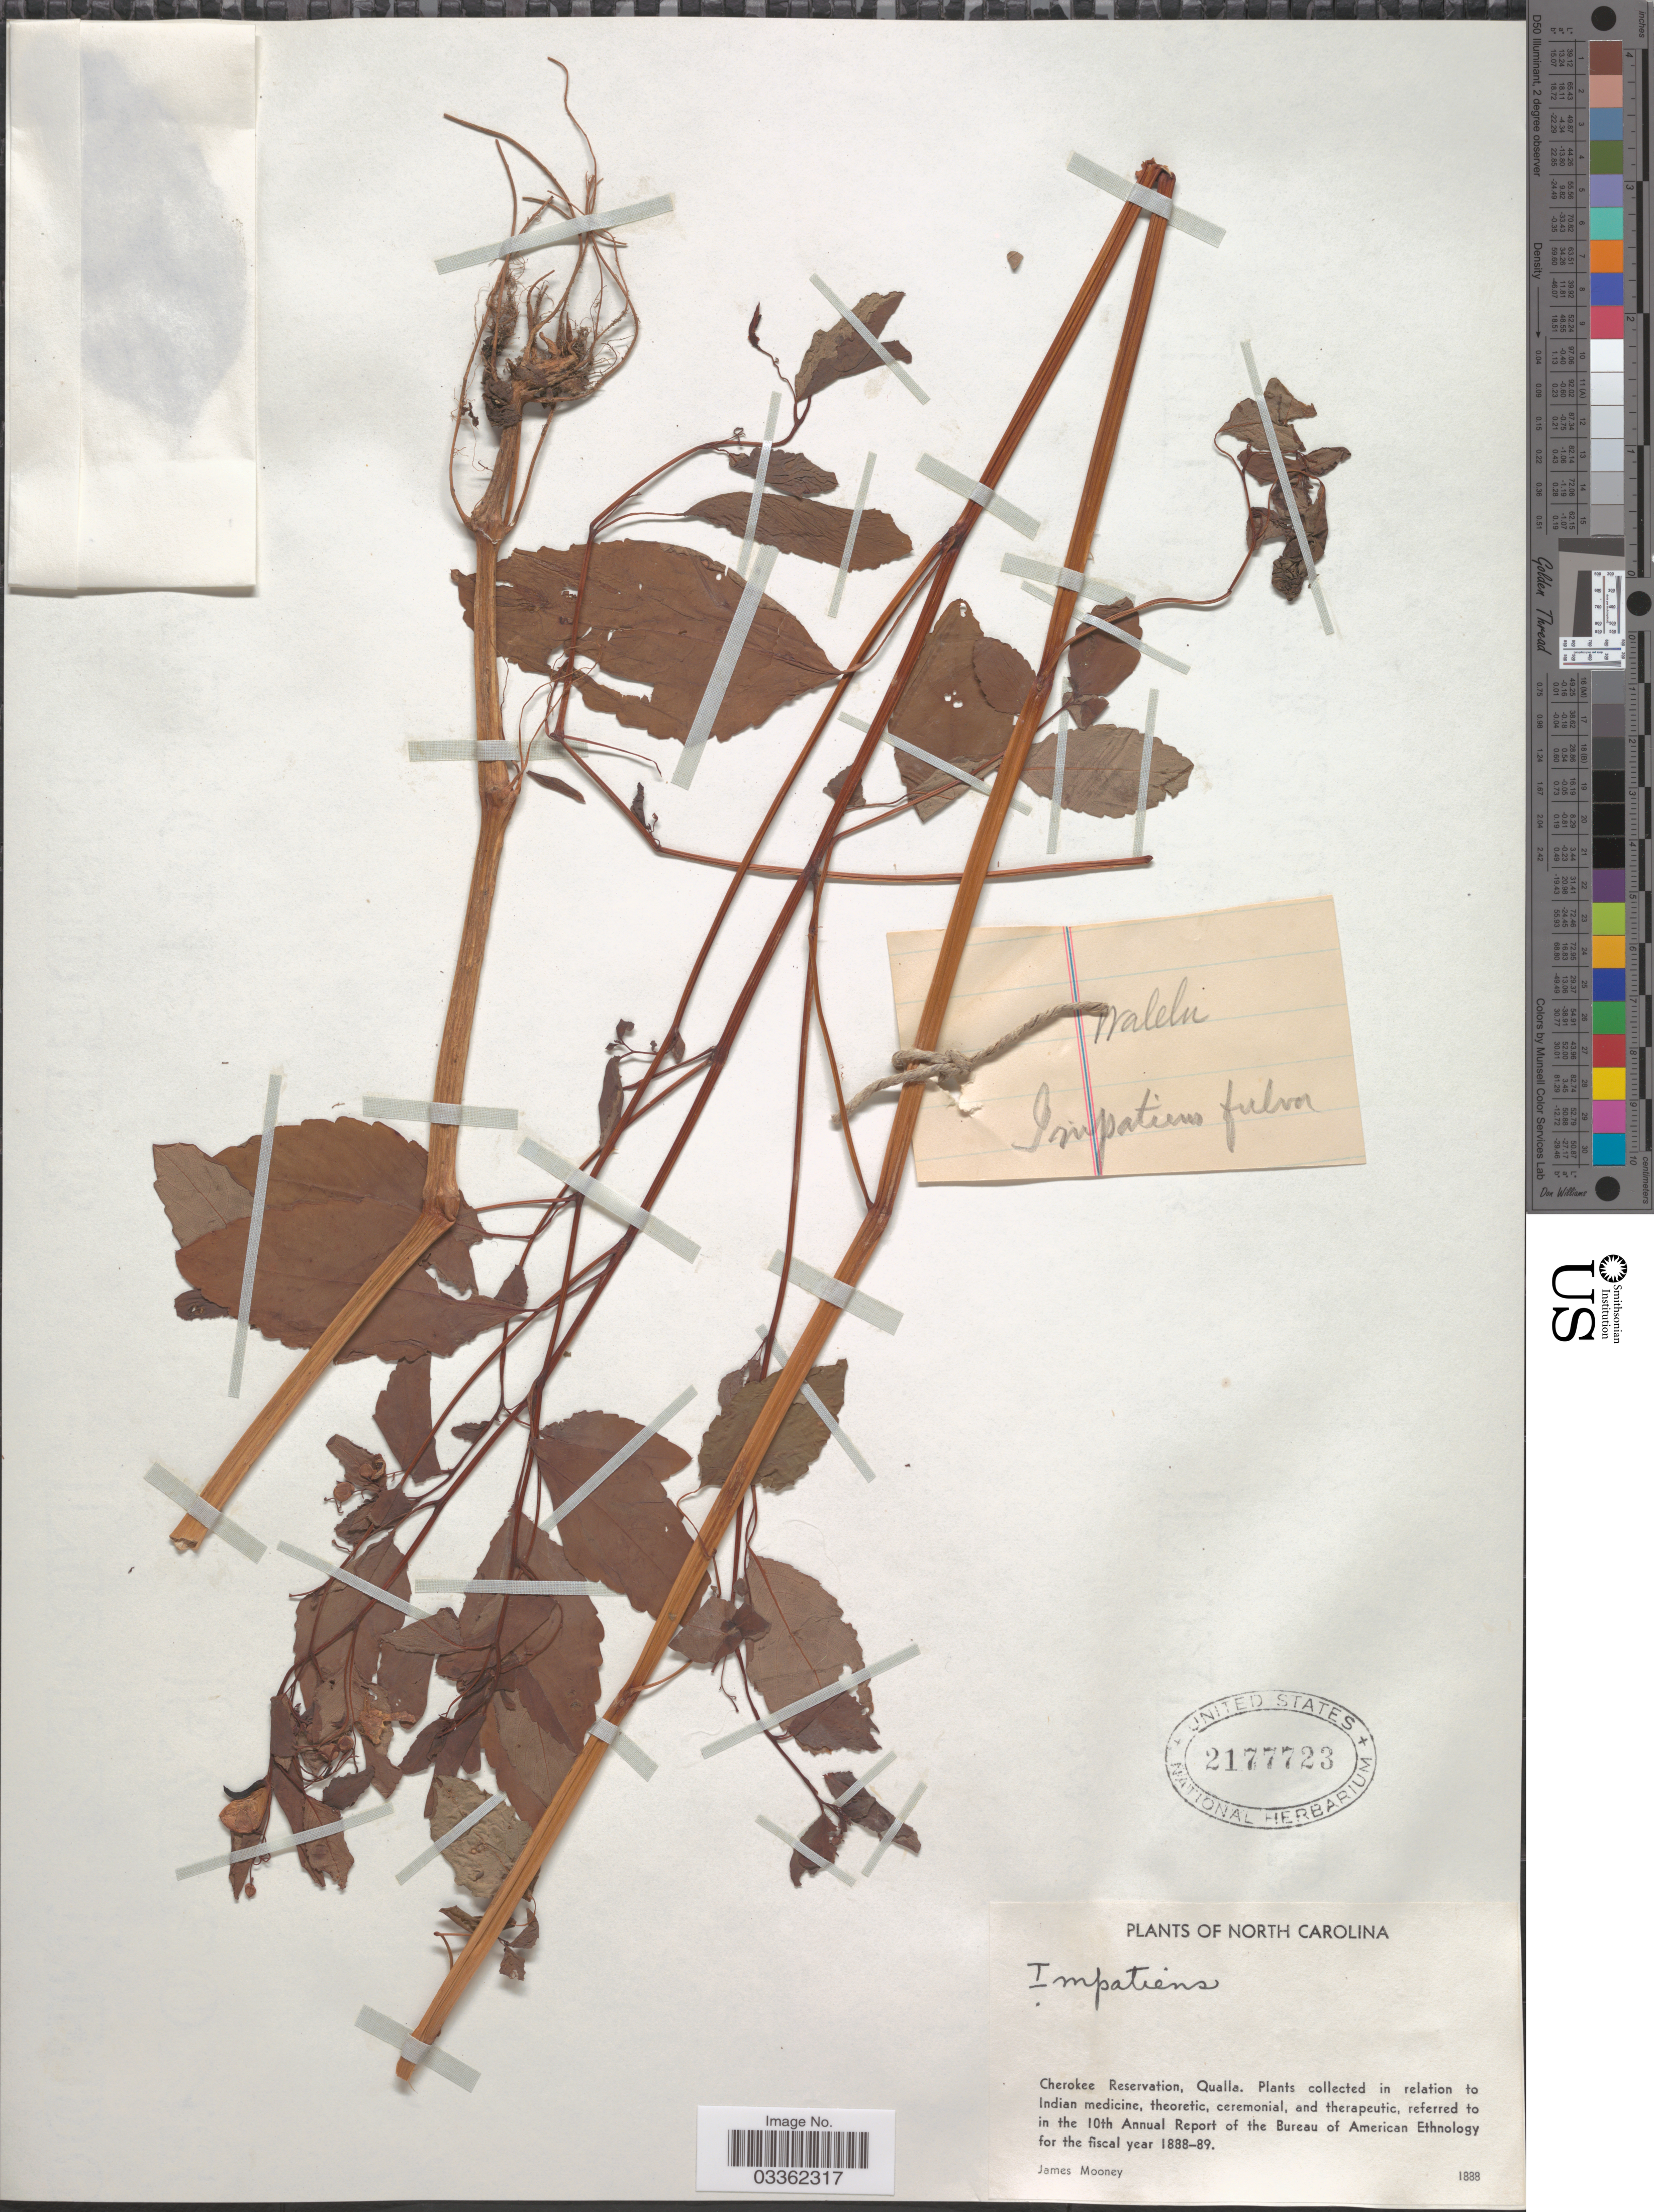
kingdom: Plantae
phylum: Tracheophyta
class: Magnoliopsida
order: Ericales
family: Balsaminaceae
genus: Impatiens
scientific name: Impatiens capensis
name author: Meerb.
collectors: J. Mooney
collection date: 1888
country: United States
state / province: North Carolina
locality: Cherokee Reservation, Qualla.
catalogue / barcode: US 2177723